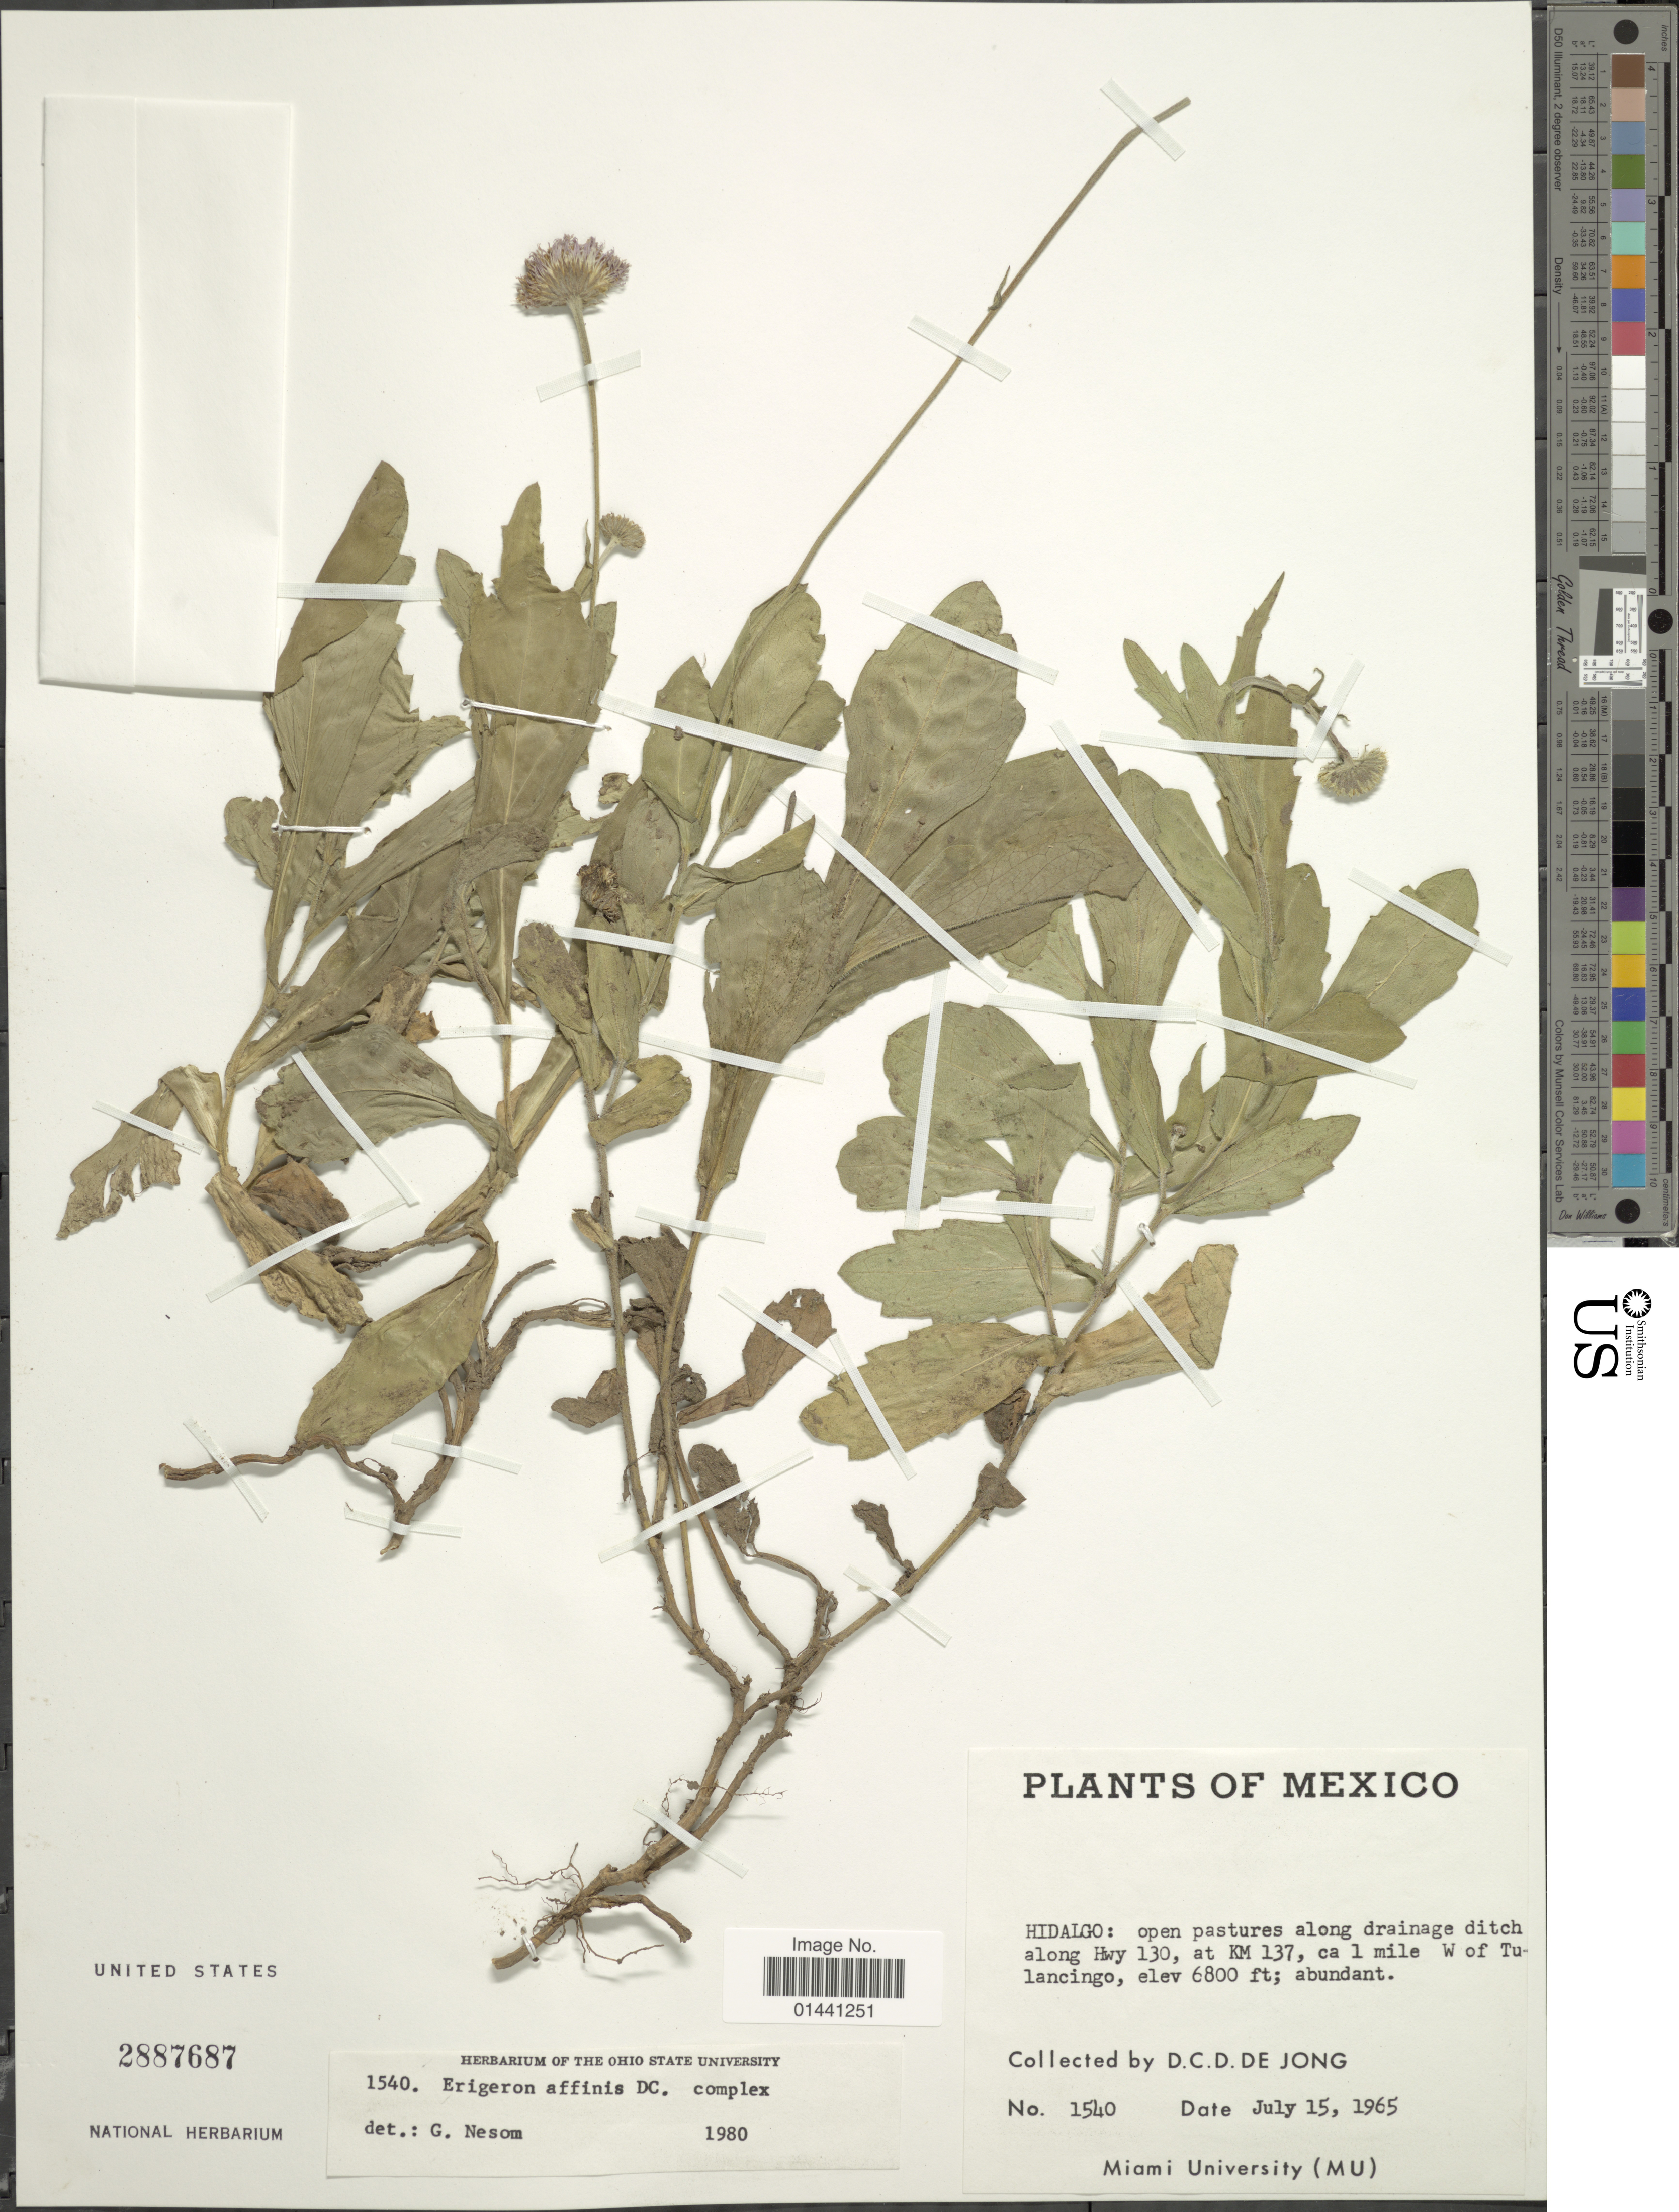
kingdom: Plantae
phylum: Tracheophyta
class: Magnoliopsida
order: Asterales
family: Asteraceae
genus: Erigeron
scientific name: Erigeron affinis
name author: V.M. Badillo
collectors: D. De Jong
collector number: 1540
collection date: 1965-07-15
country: Mexico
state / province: Hidalgo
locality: Open pastures along drainage ditch along Hwy 130, at KM 137, ca 1 mile W of Tulancingo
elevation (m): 2073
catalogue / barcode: US 2887687